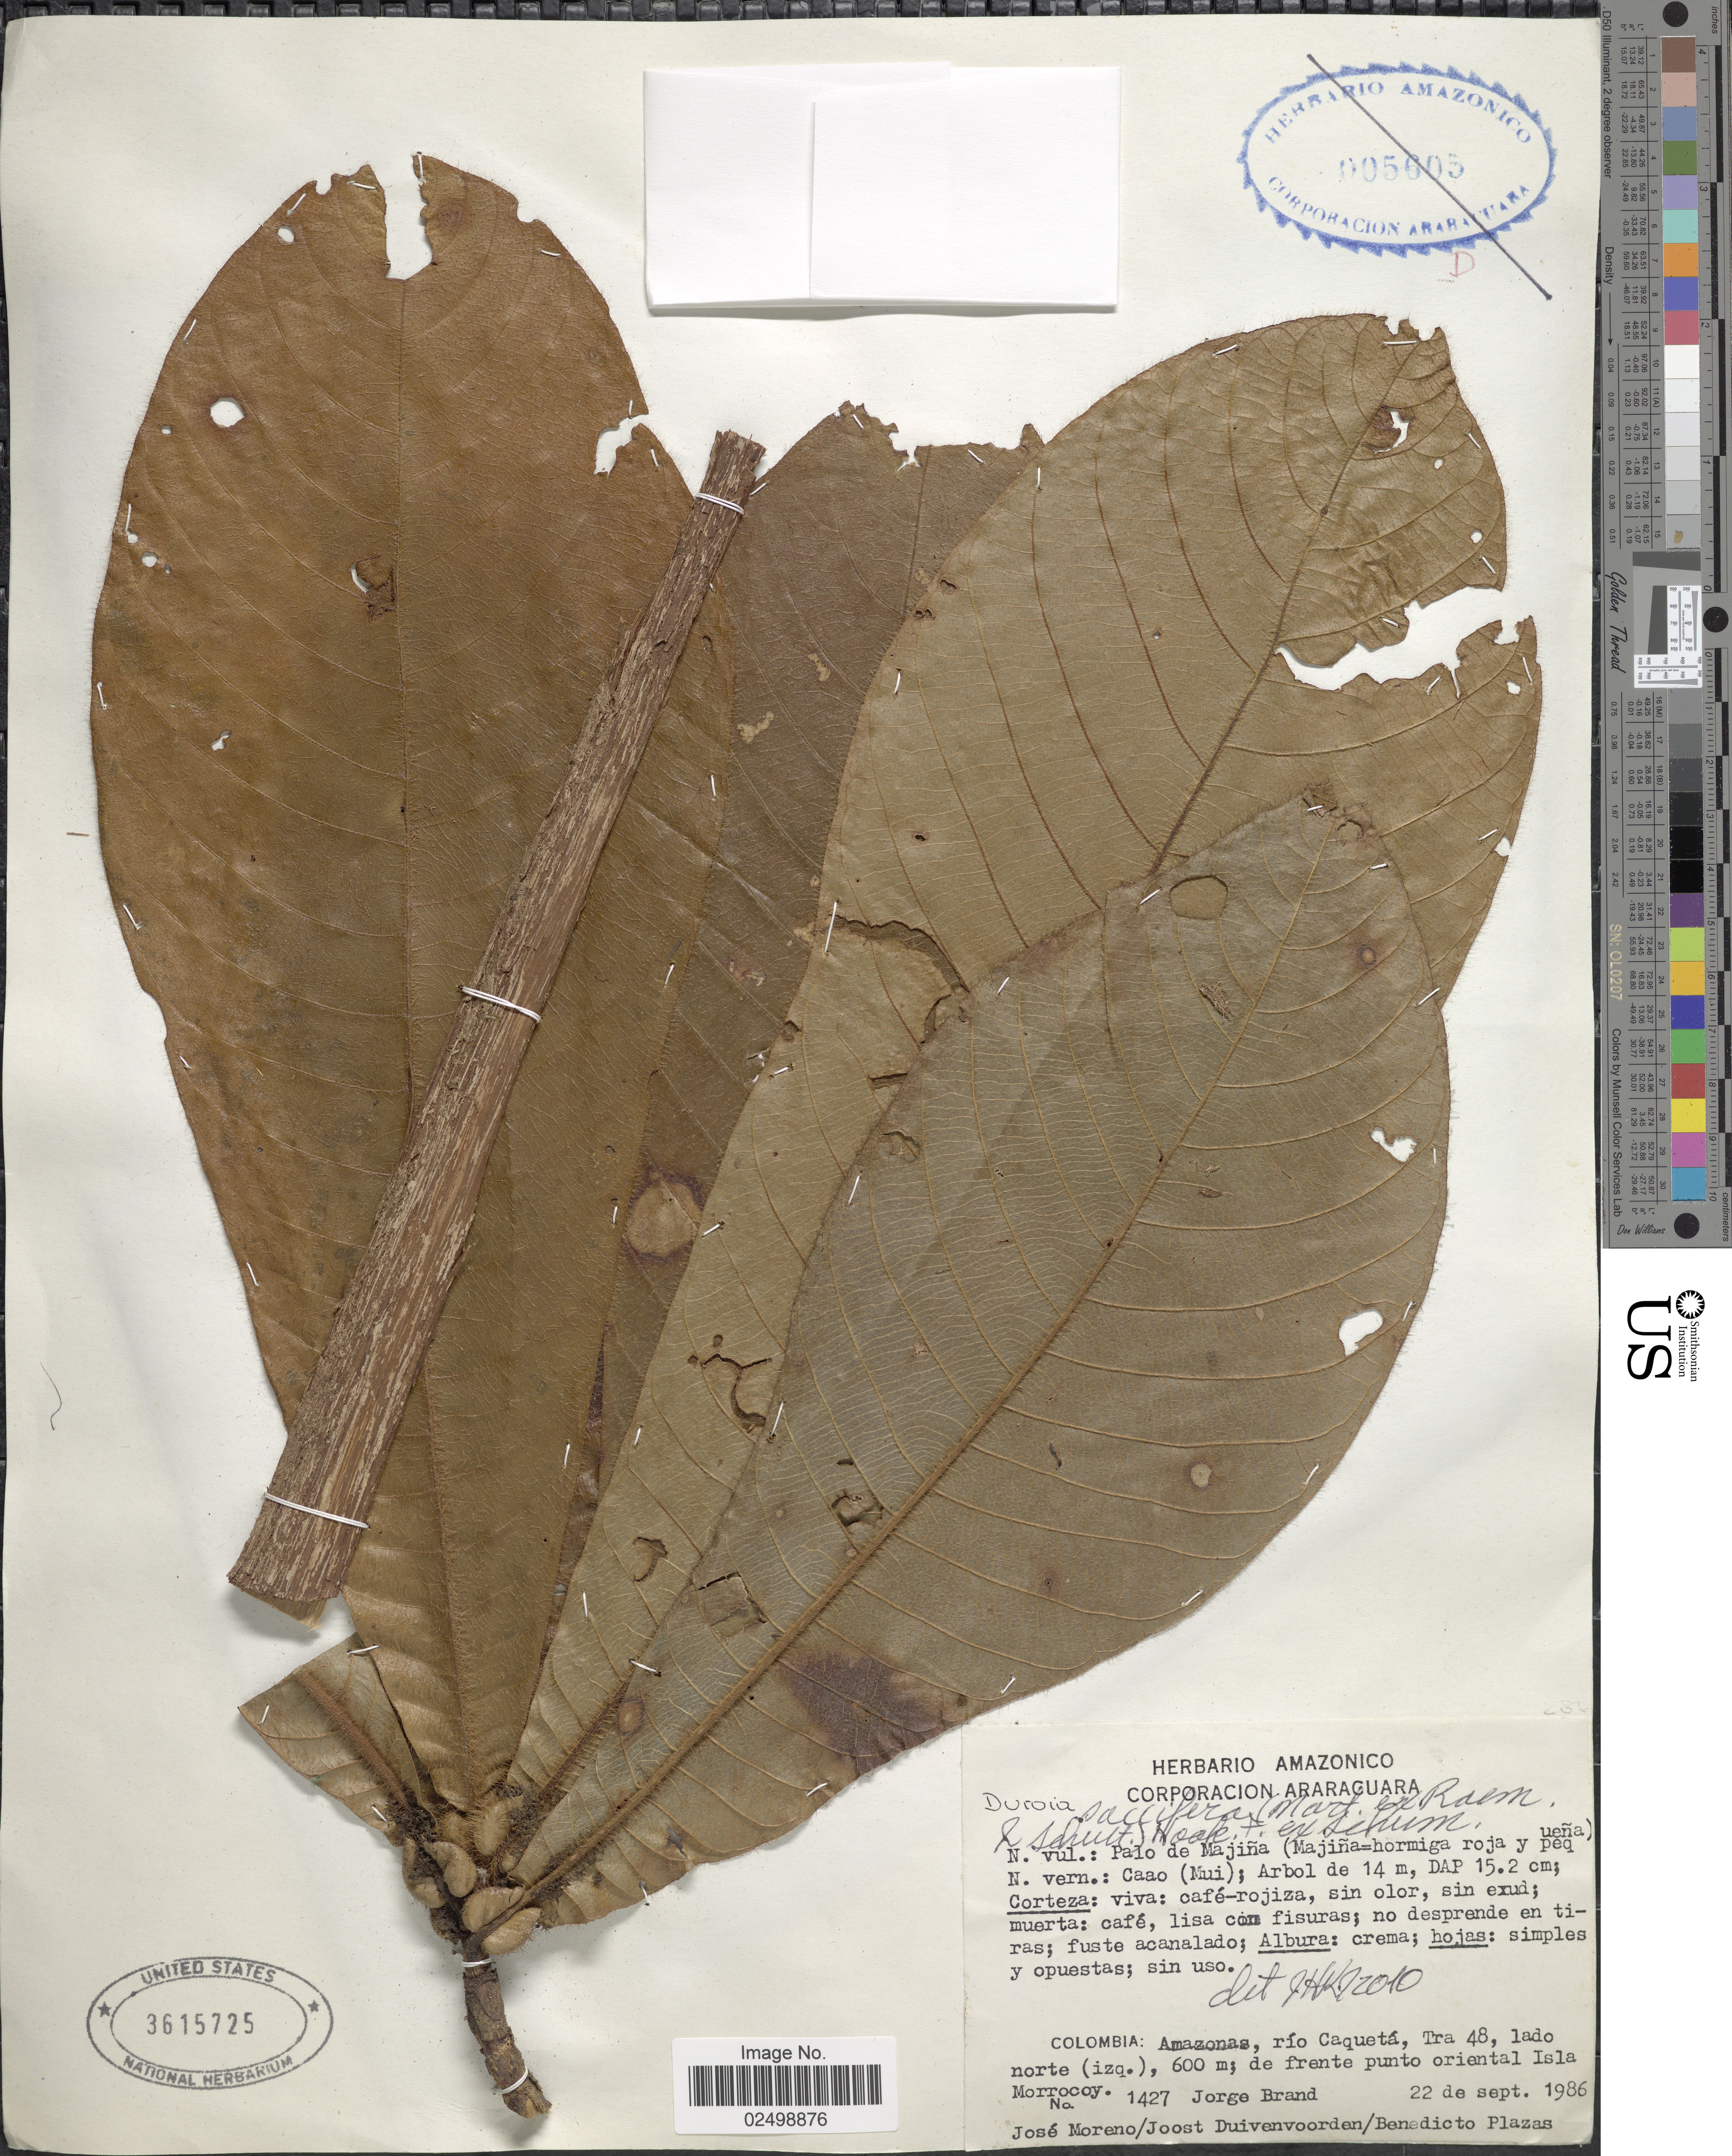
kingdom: Plantae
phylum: Tracheophyta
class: Magnoliopsida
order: Gentianales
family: Rubiaceae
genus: Duroia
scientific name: Duroia saccifera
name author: (Mart. ex Roem. & Schult.) Hook. f. ex K. Schum.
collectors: J. Brand, J. Moreno, J. Duivenvoorden & B. Plazas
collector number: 1427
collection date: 1986-09-22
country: Colombia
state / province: Amazônas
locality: Río Caquetá, Tra 48, lado norte (izq.); de frente punto oriental Isla Morrocoy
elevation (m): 600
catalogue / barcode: US 3615725